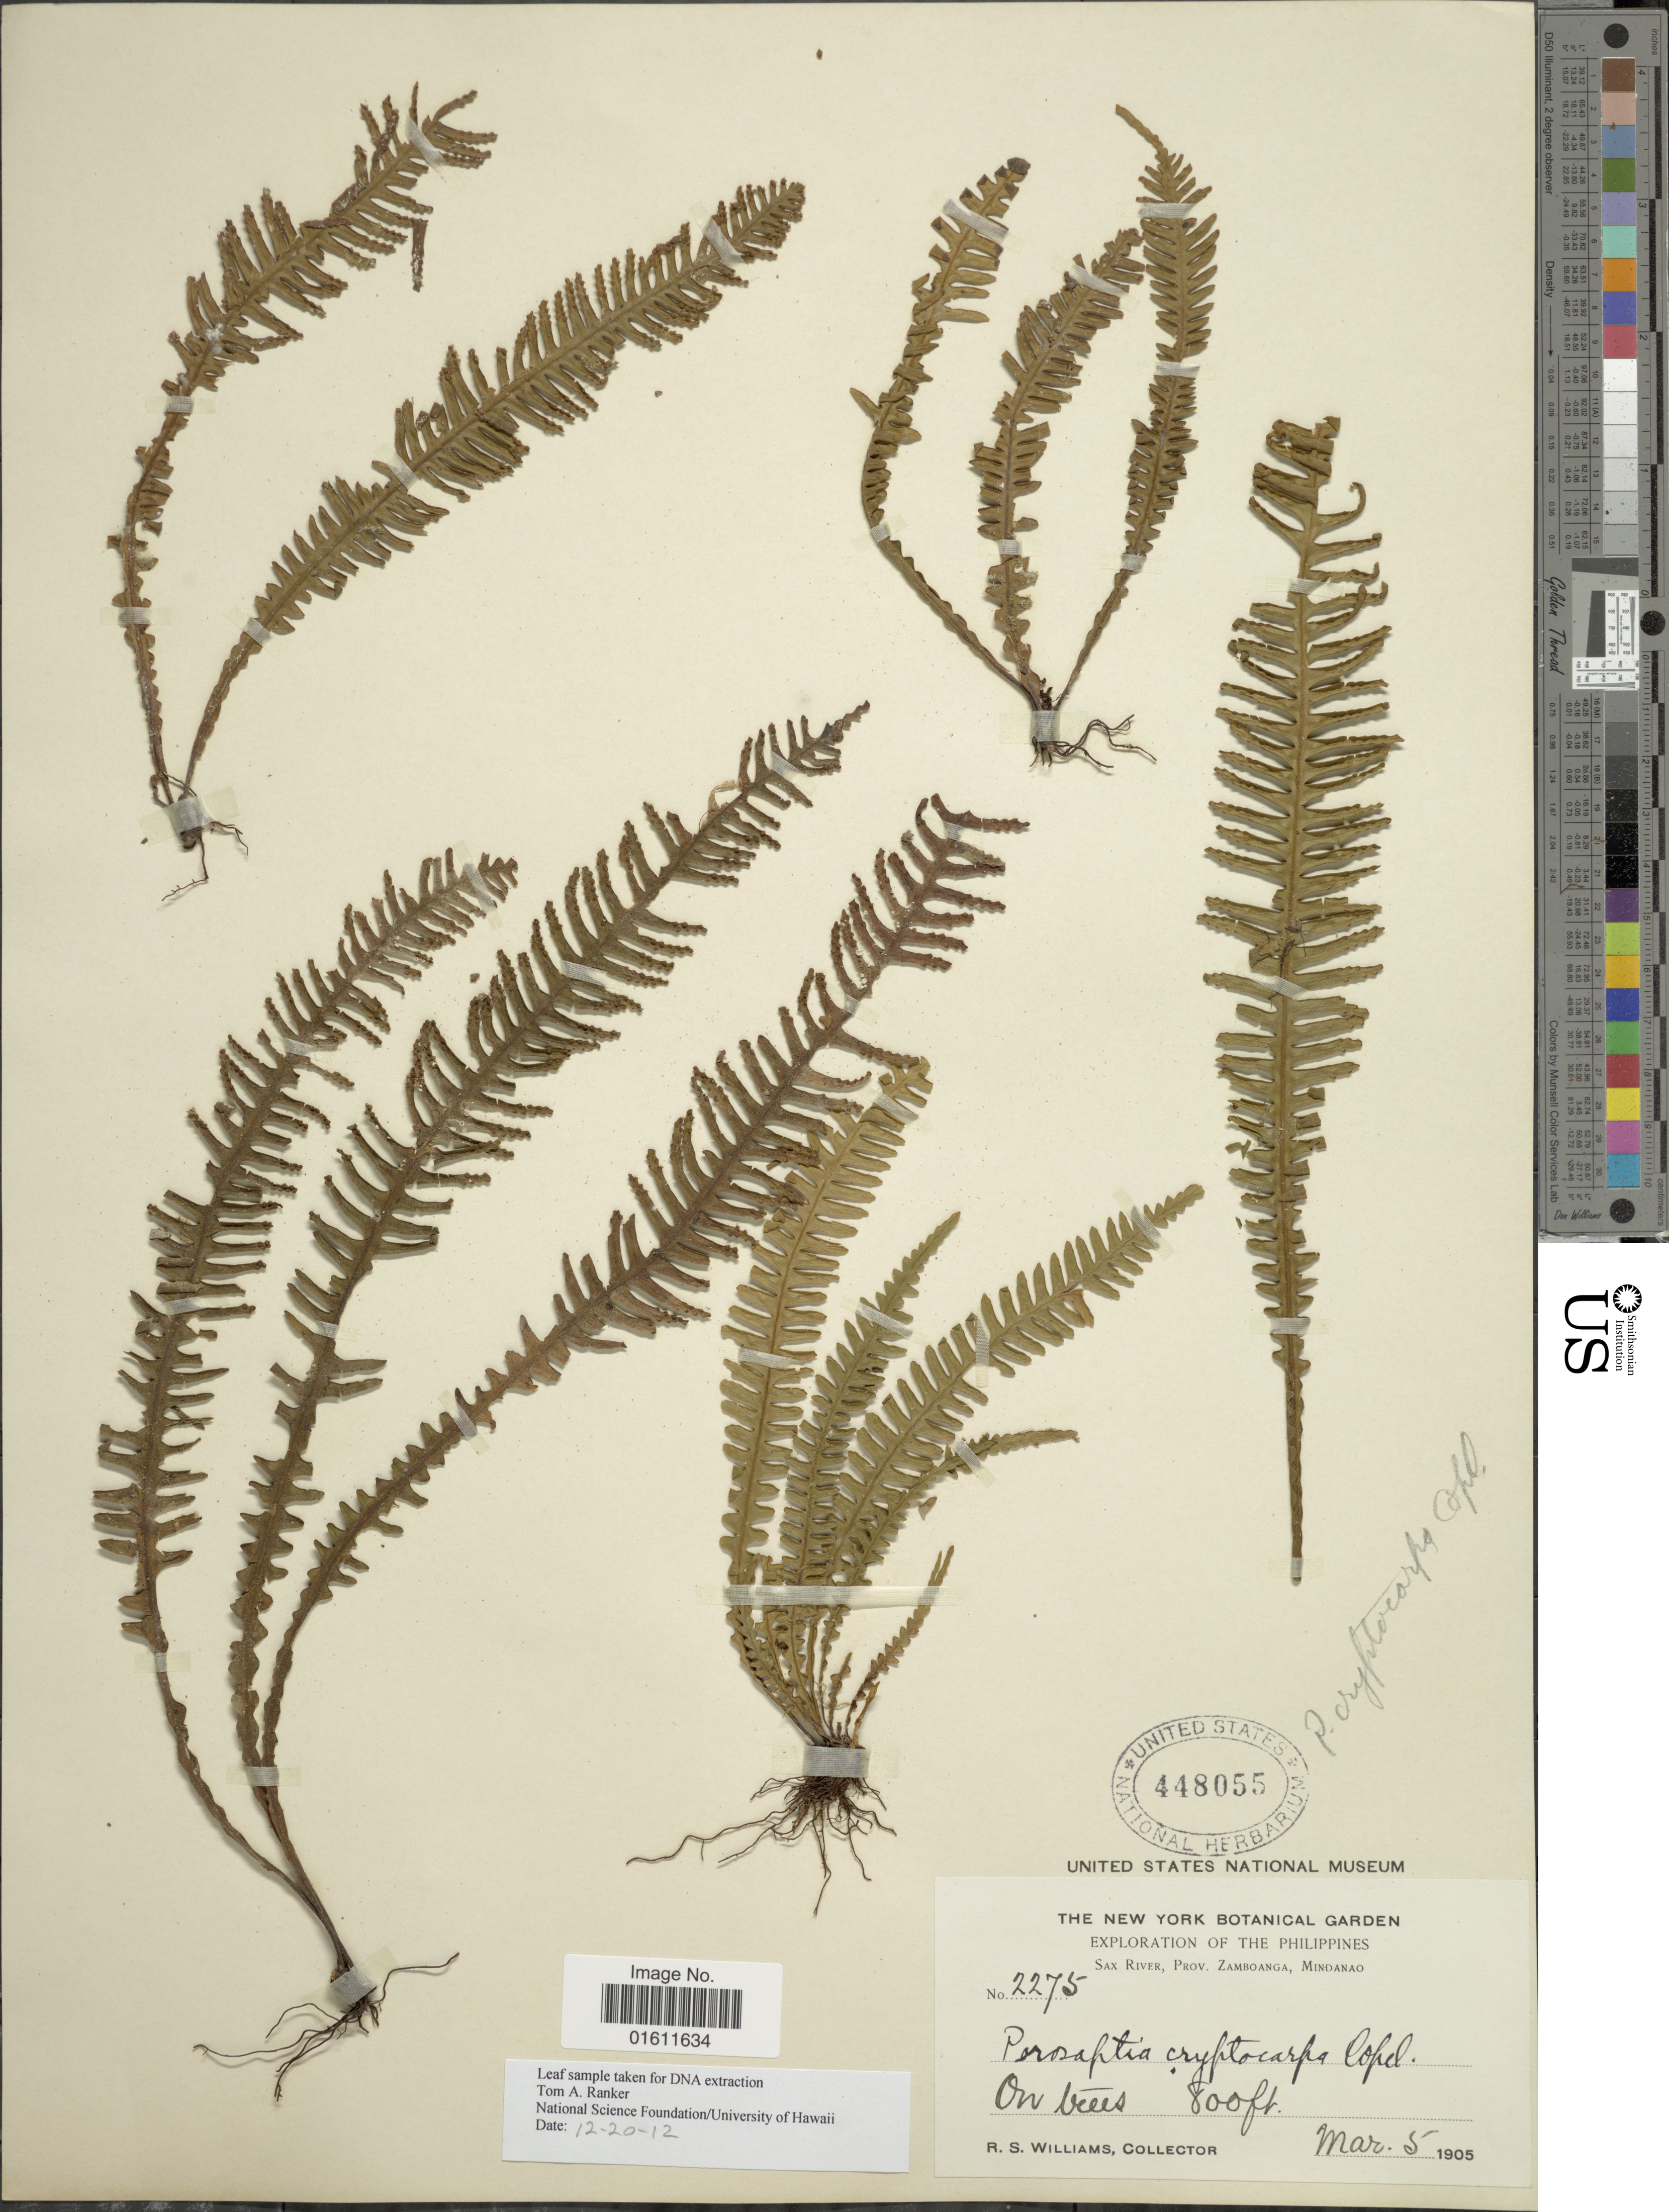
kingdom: Plantae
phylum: Tracheophyta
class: Polypodiopsida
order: Polypodiales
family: Polypodiaceae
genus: Prosaptia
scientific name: Prosaptia cryptocarpa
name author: Copel.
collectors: R. S. Williams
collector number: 2275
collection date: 1905-03-05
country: Philippines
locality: Sax River, Prov. Zamboanga, Mindanao.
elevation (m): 244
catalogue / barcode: US 448055